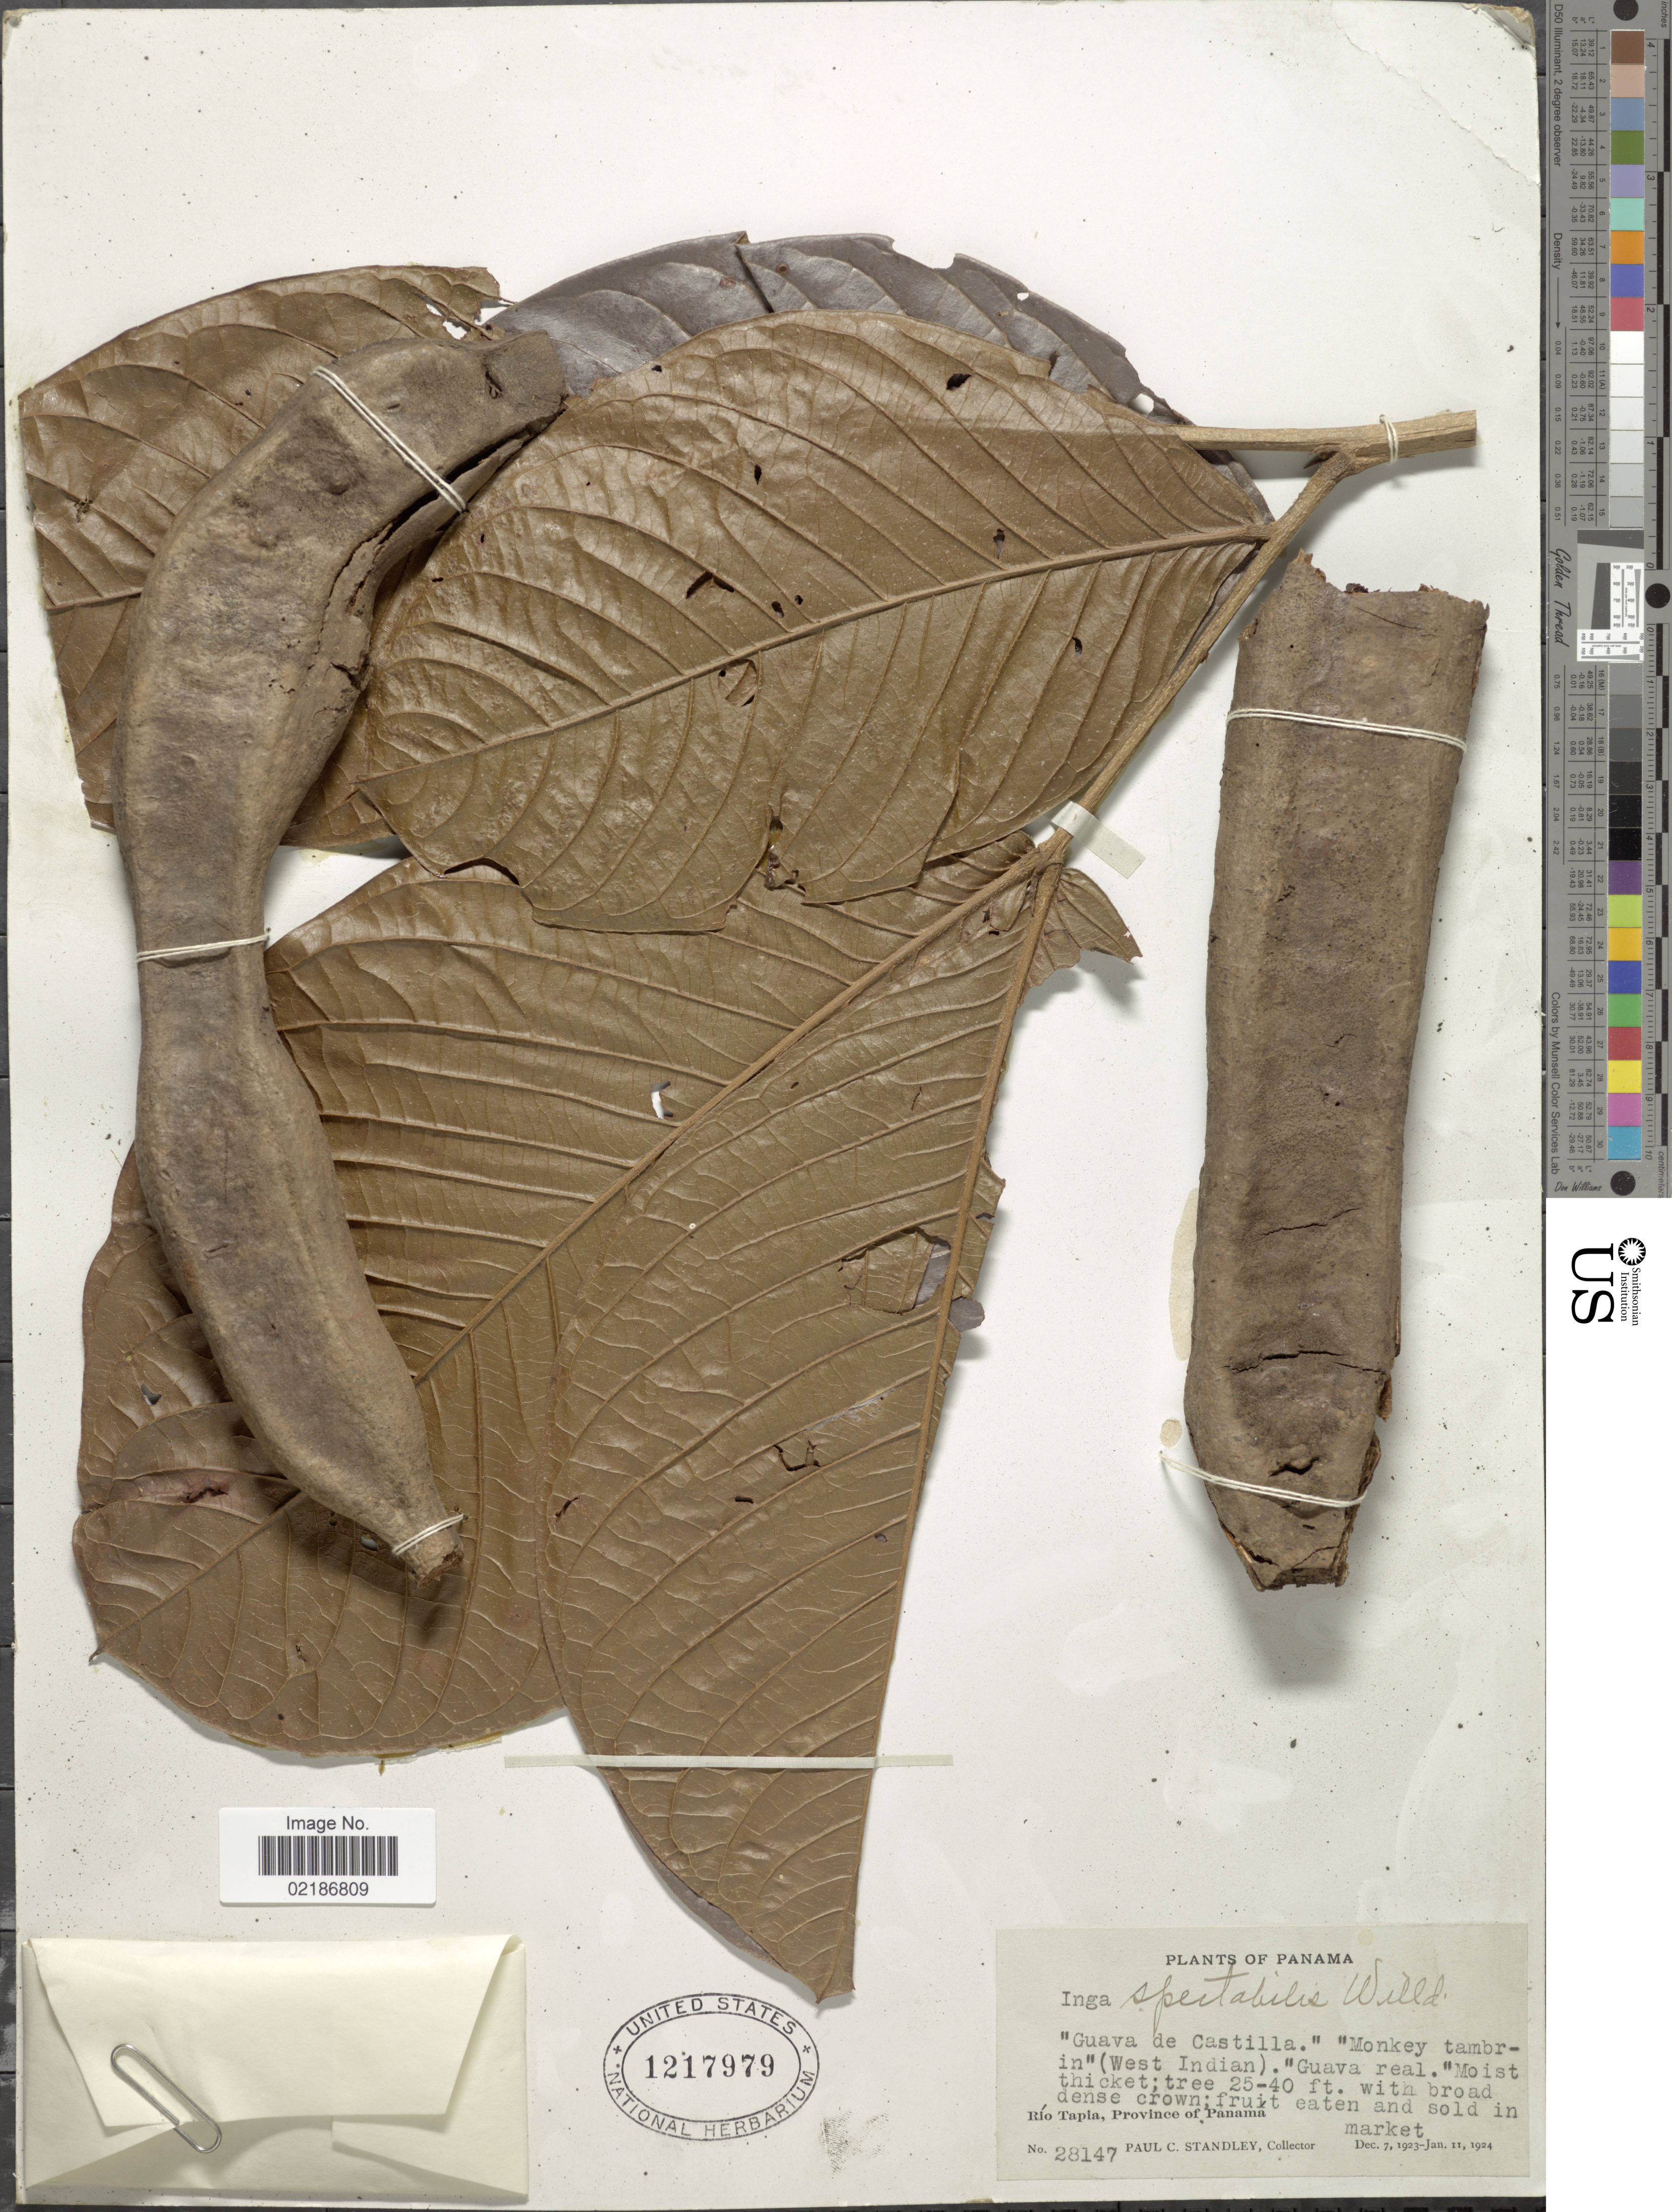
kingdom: Plantae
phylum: Tracheophyta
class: Magnoliopsida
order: Fabales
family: Fabaceae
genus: Inga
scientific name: Inga spectabilis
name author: (Vahl) Willd.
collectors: P. C. Standley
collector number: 28147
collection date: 1923-12-07/1924-01-11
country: Panama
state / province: Panamá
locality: Rio Tapia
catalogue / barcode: US 1217979